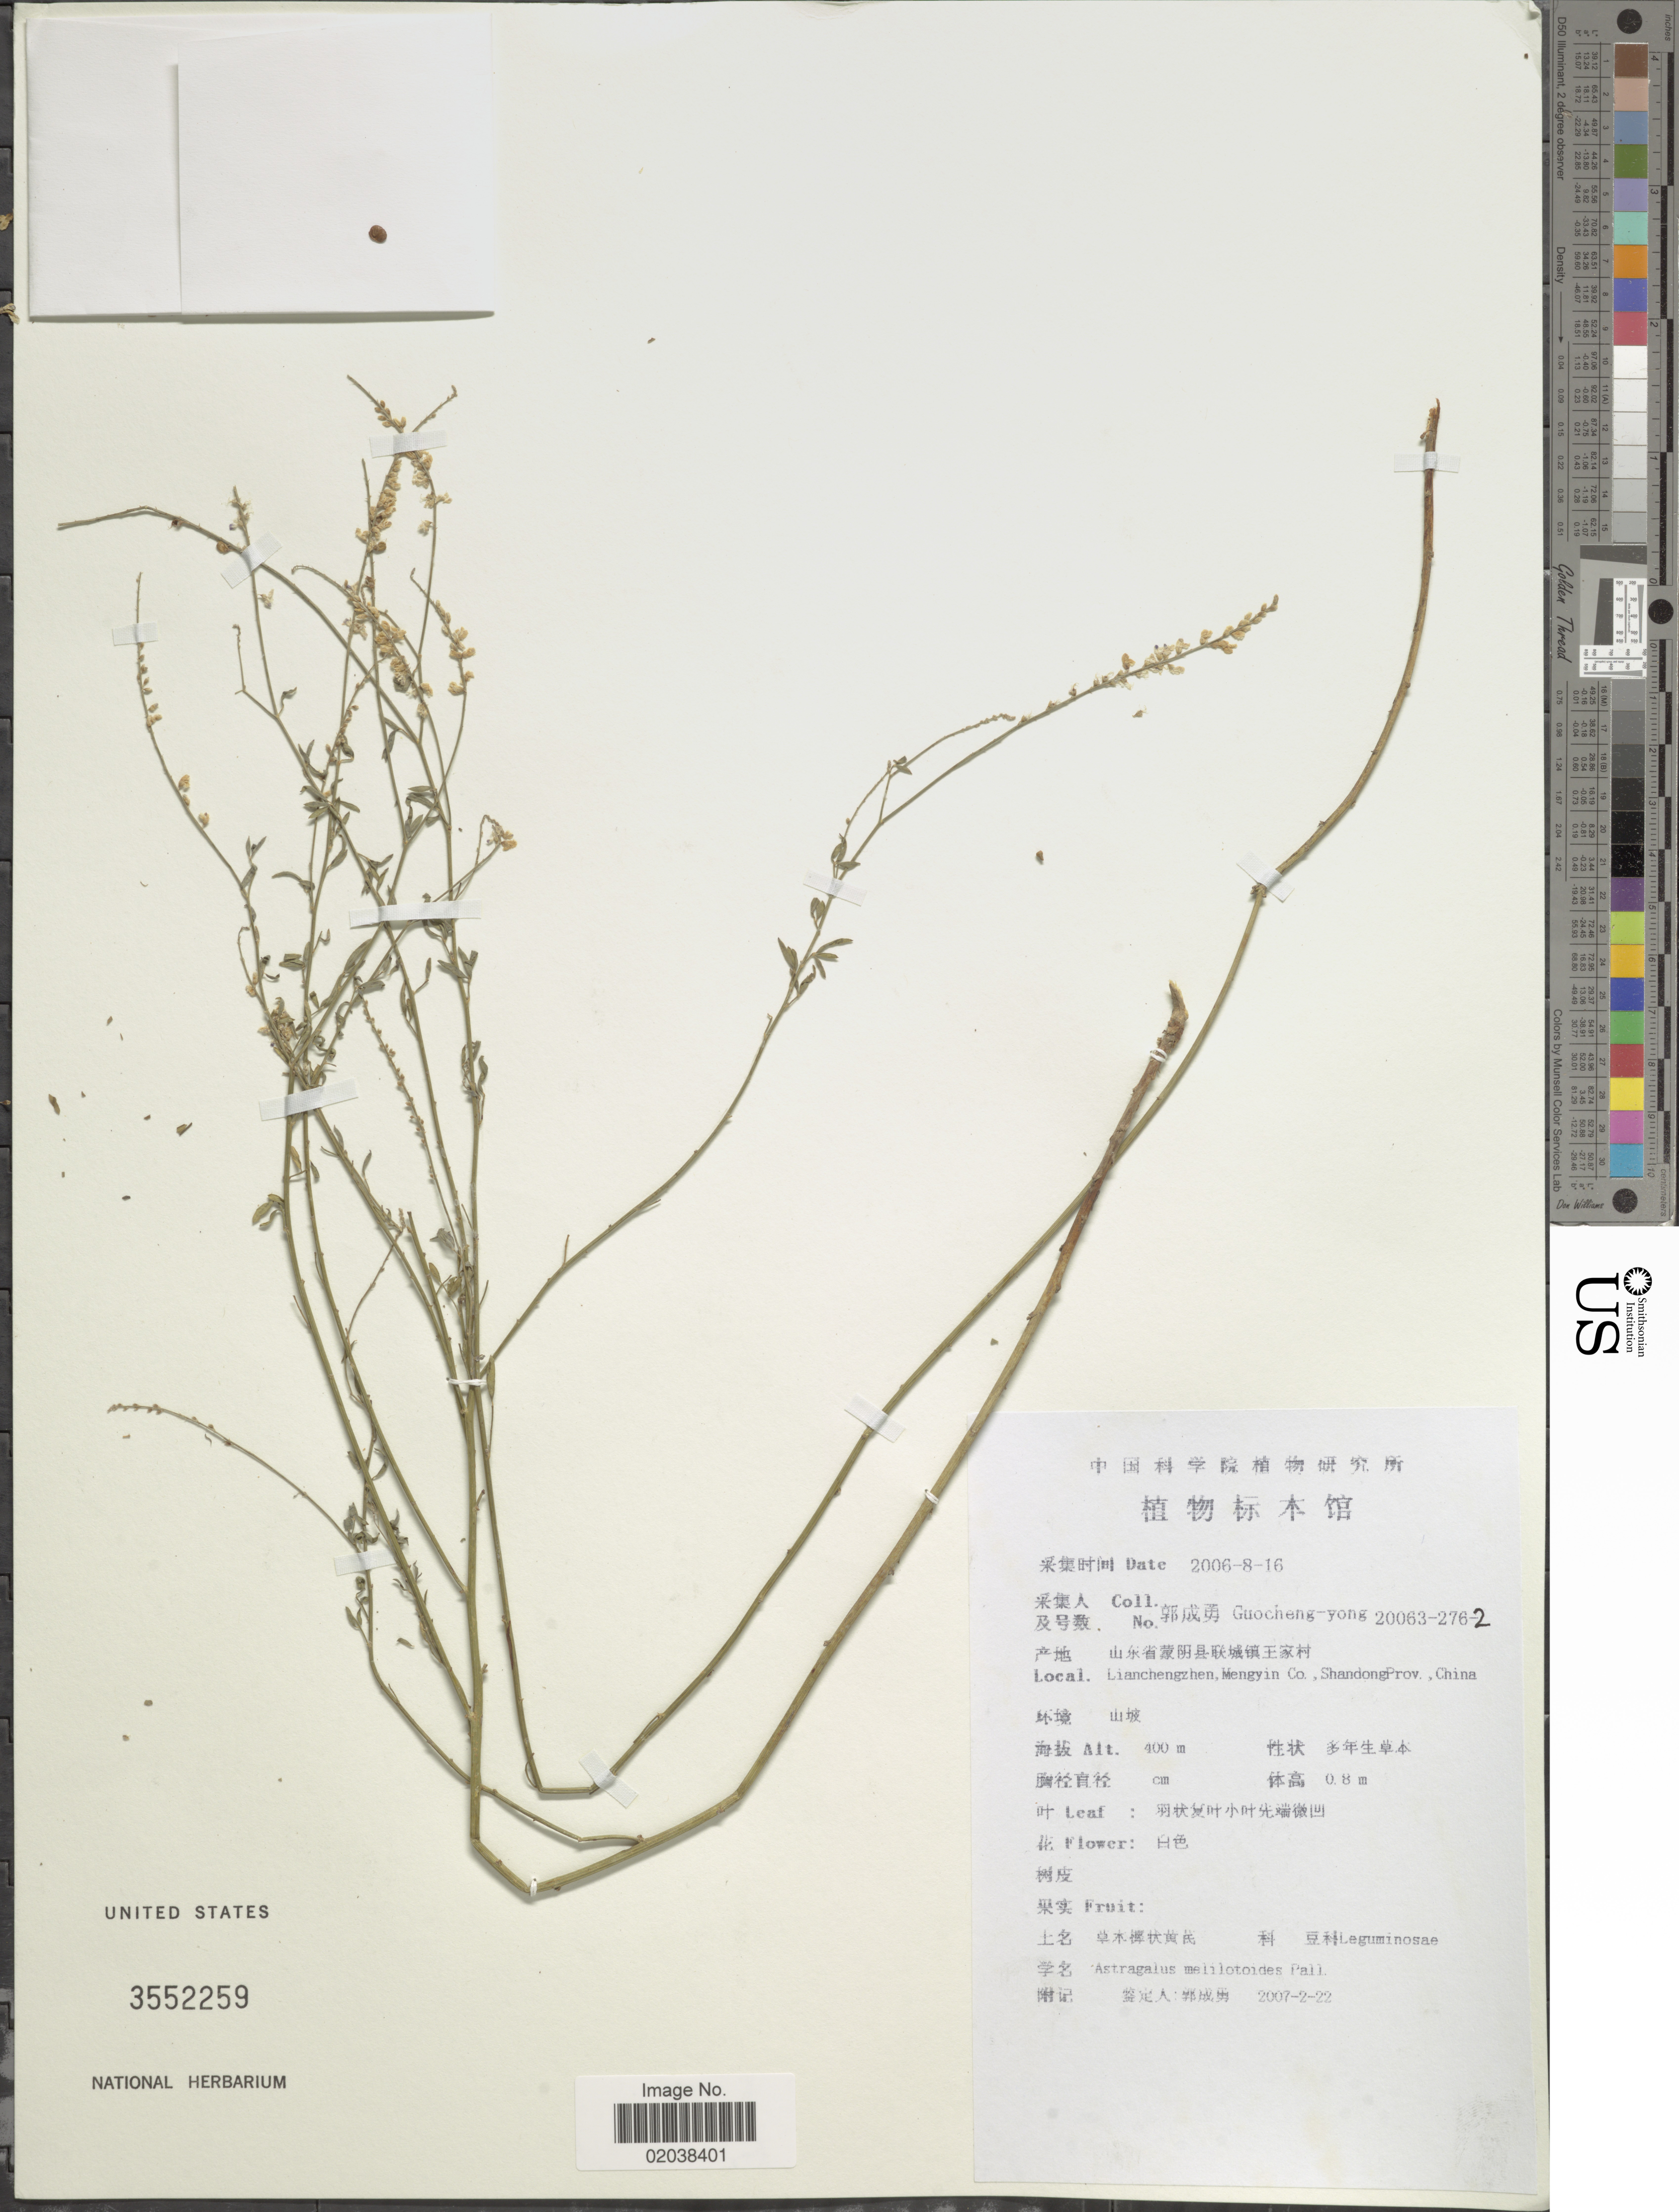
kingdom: Plantae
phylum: Tracheophyta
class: Magnoliopsida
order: Fabales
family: Fabaceae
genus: Astragalus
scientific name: Astragalus melilotoides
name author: Pall.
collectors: Guo cheng-yong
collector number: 20063-276-2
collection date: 2006-08-16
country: China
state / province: Shandong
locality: Lianchengzhen, Mengyin Co.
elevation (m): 400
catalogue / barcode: US 3552259